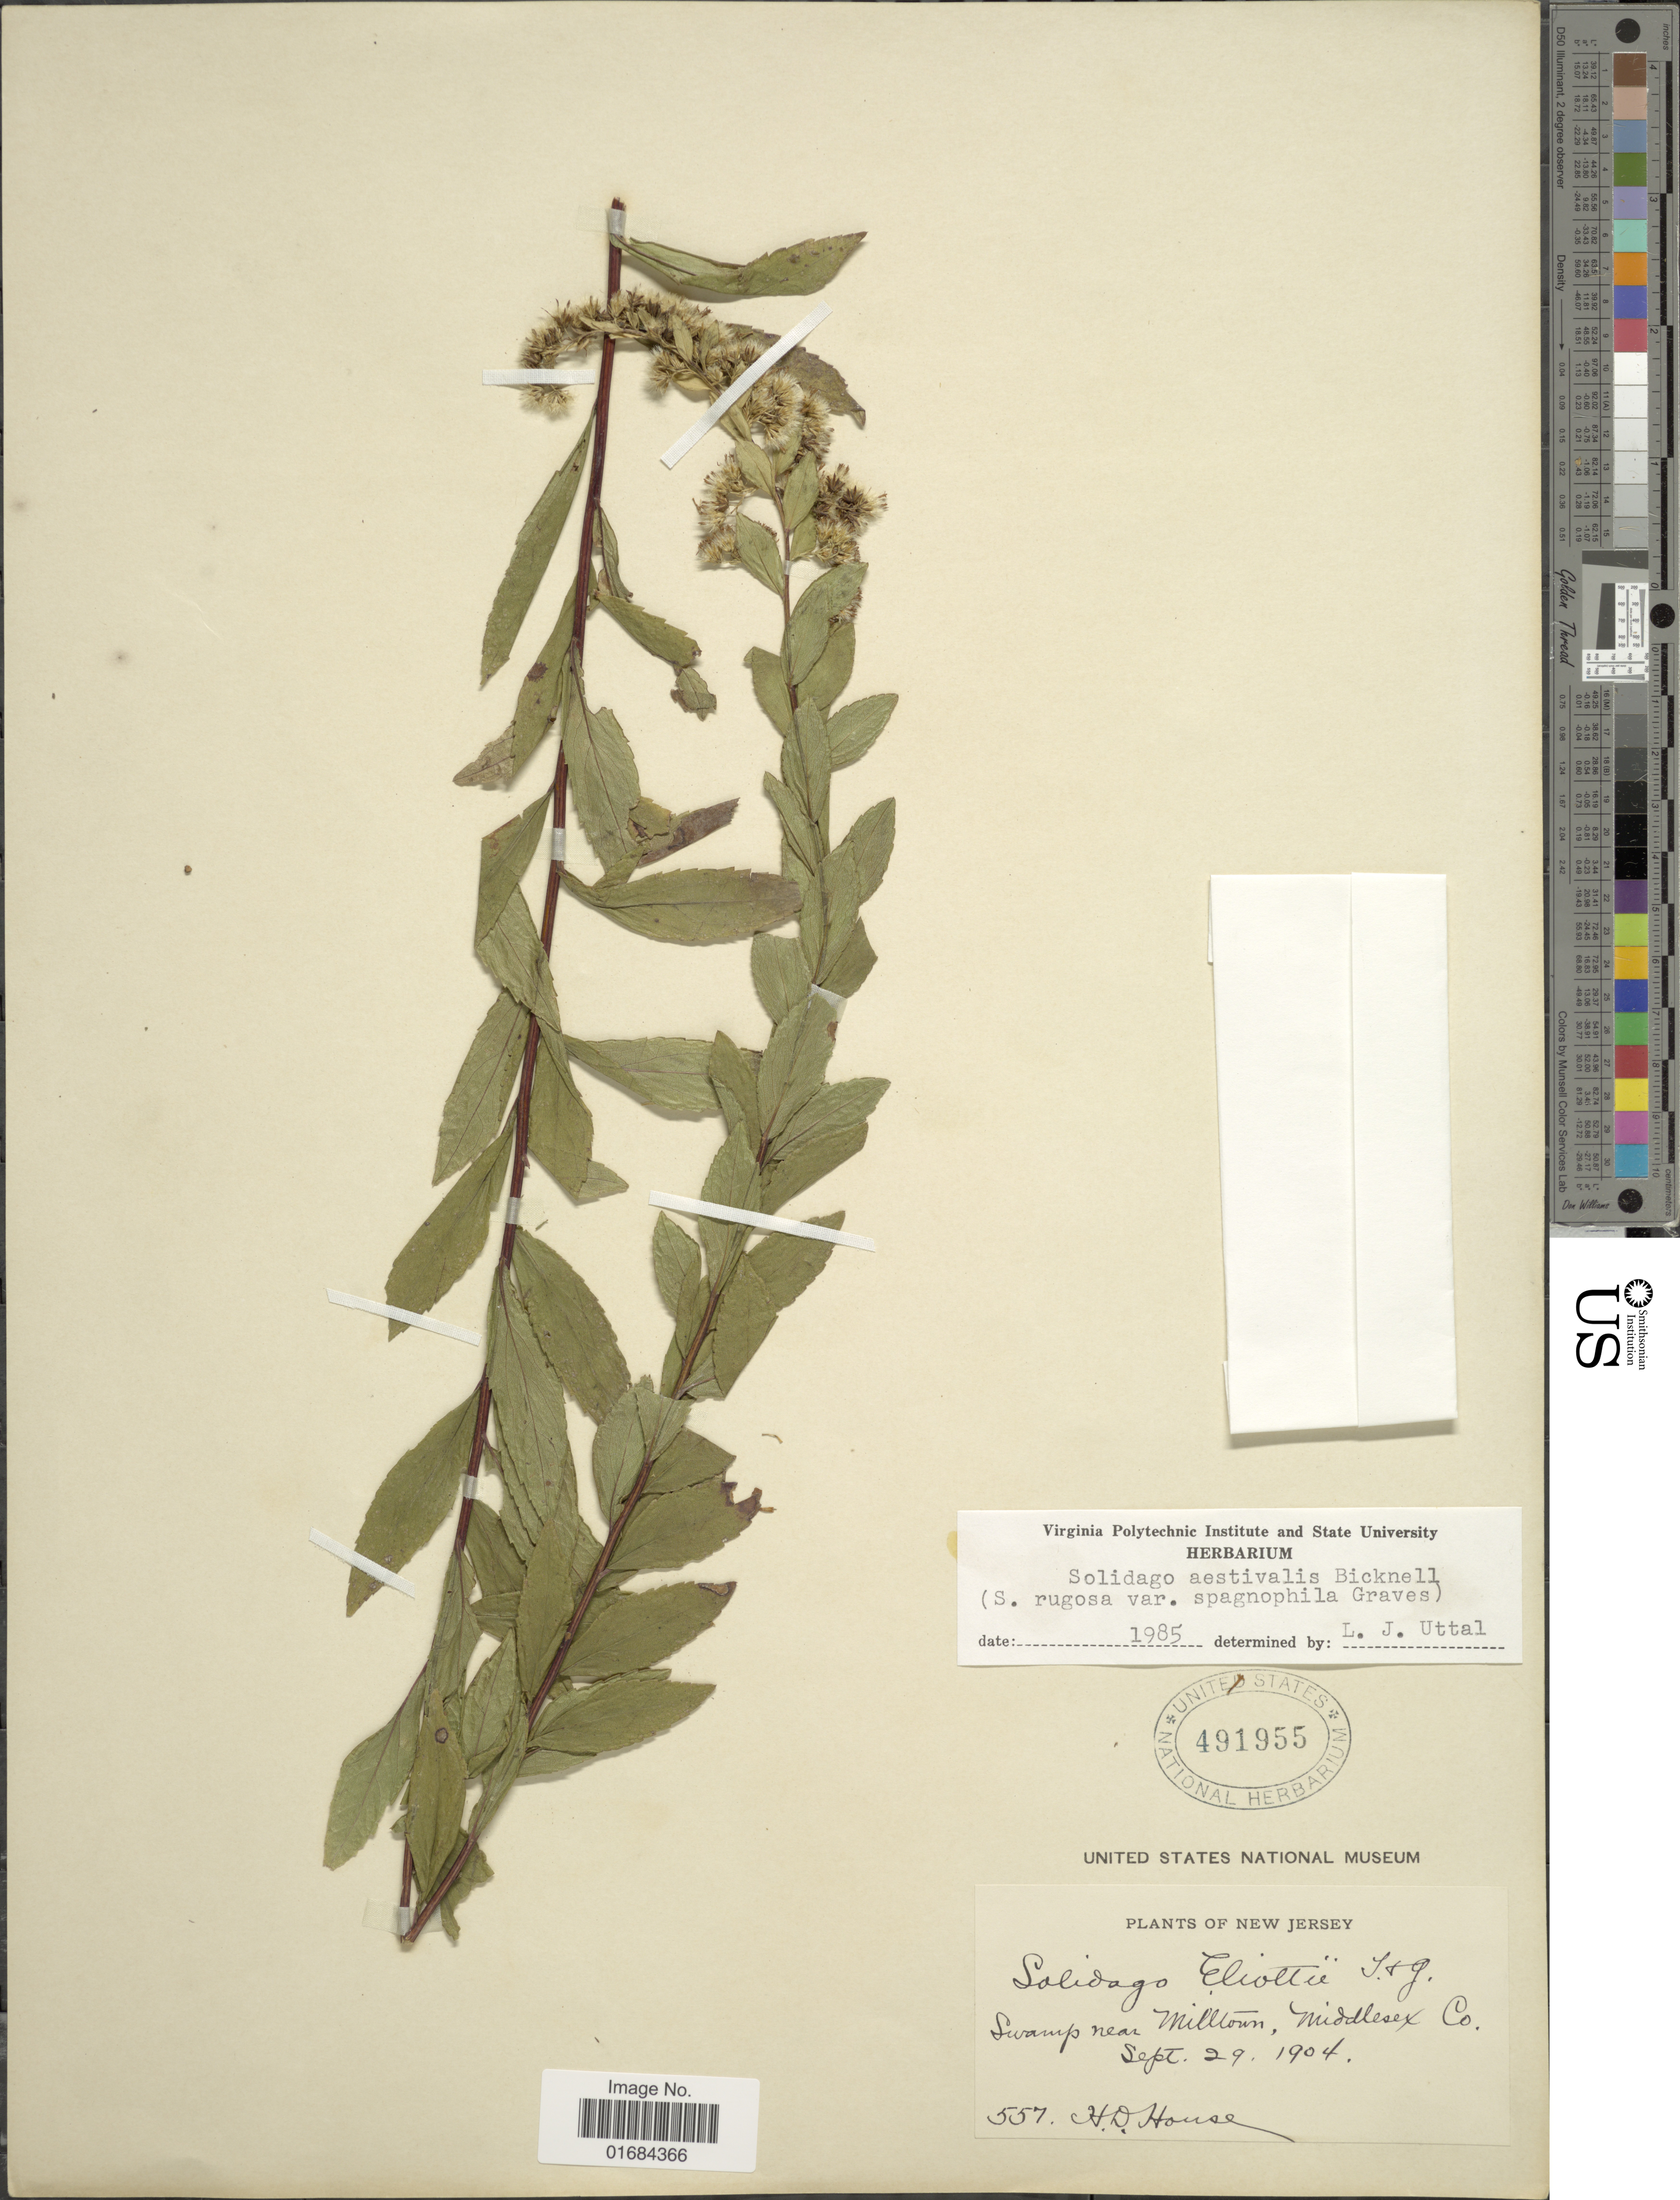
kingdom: Plantae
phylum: Tracheophyta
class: Magnoliopsida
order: Asterales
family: Asteraceae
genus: Solidago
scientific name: Solidago aestivalis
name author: E.P. Bicknell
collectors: H. D. House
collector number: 557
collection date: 1904-09-29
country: United States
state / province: New Jersey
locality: Swamp near Milltown, Middlesex Co.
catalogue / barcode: US 491955